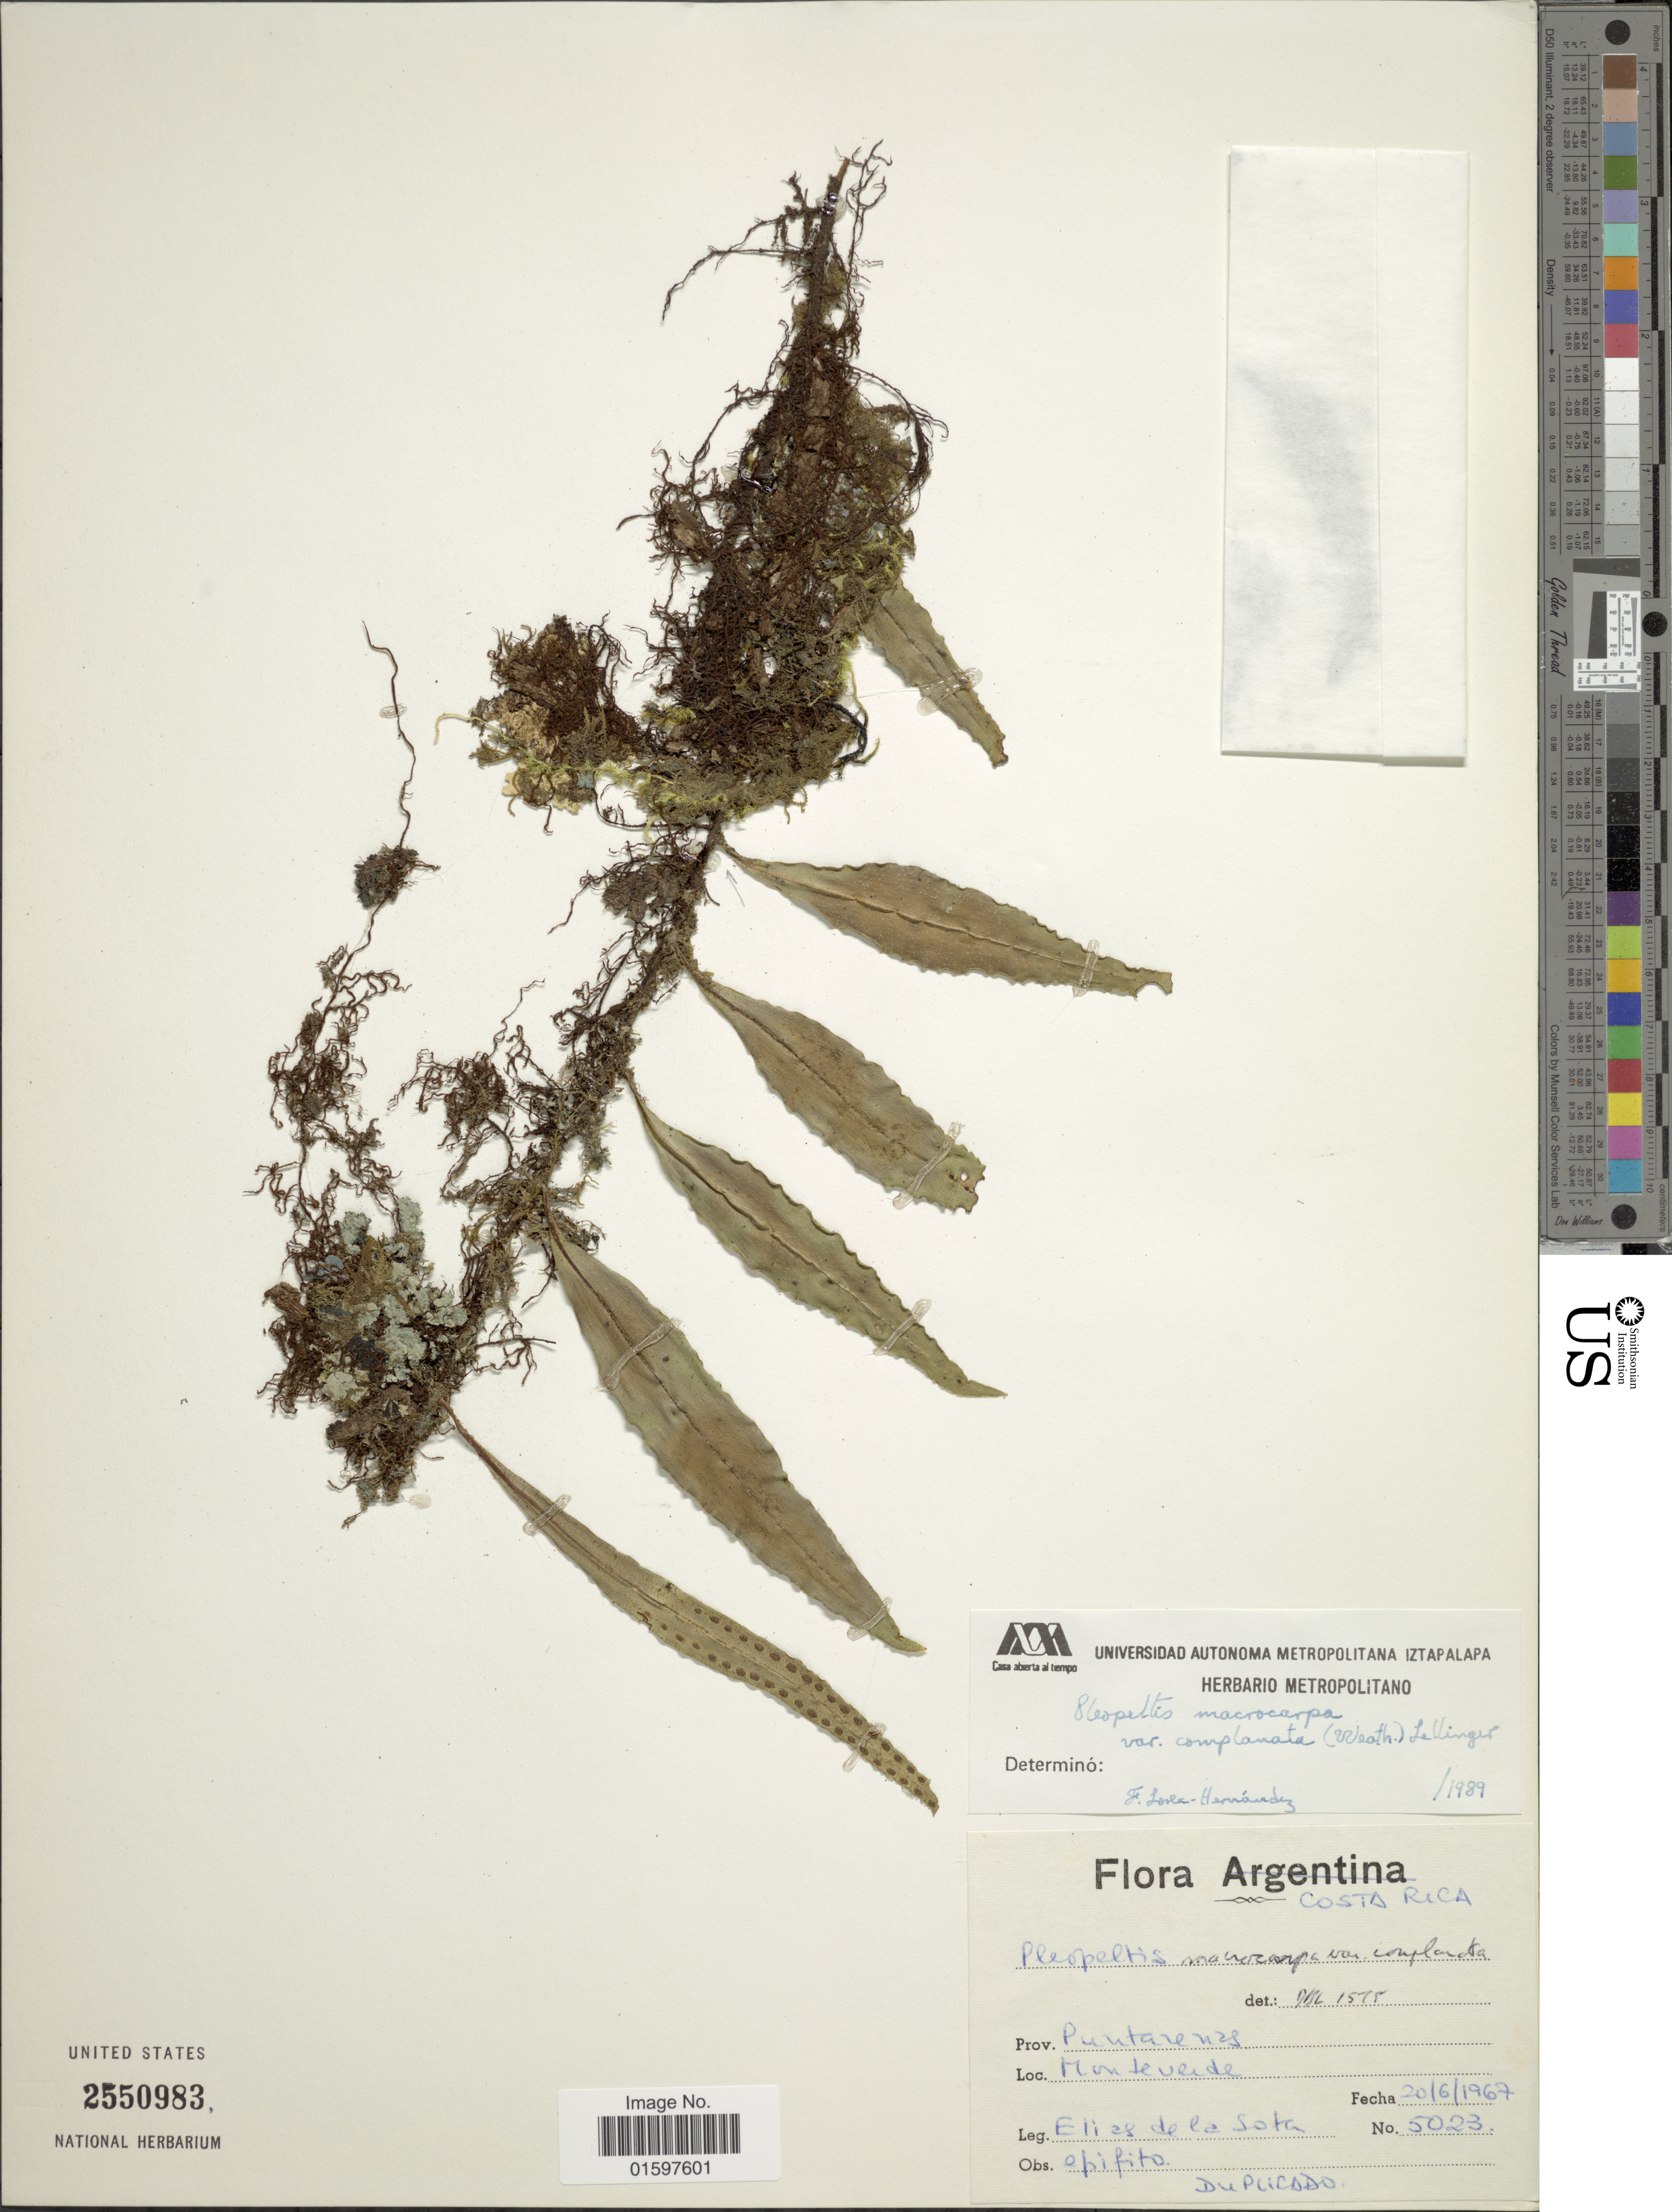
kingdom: Plantae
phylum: Tracheophyta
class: Polypodiopsida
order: Polypodiales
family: Polypodiaceae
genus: Pleopeltis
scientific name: Pleopeltis macrocarpa var. complanata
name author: (Weath.) Lellinger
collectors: E. R. de la Sota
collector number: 5023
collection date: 1967-06-20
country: Costa Rica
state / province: Puntarenas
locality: Monteverde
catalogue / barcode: US 2550983